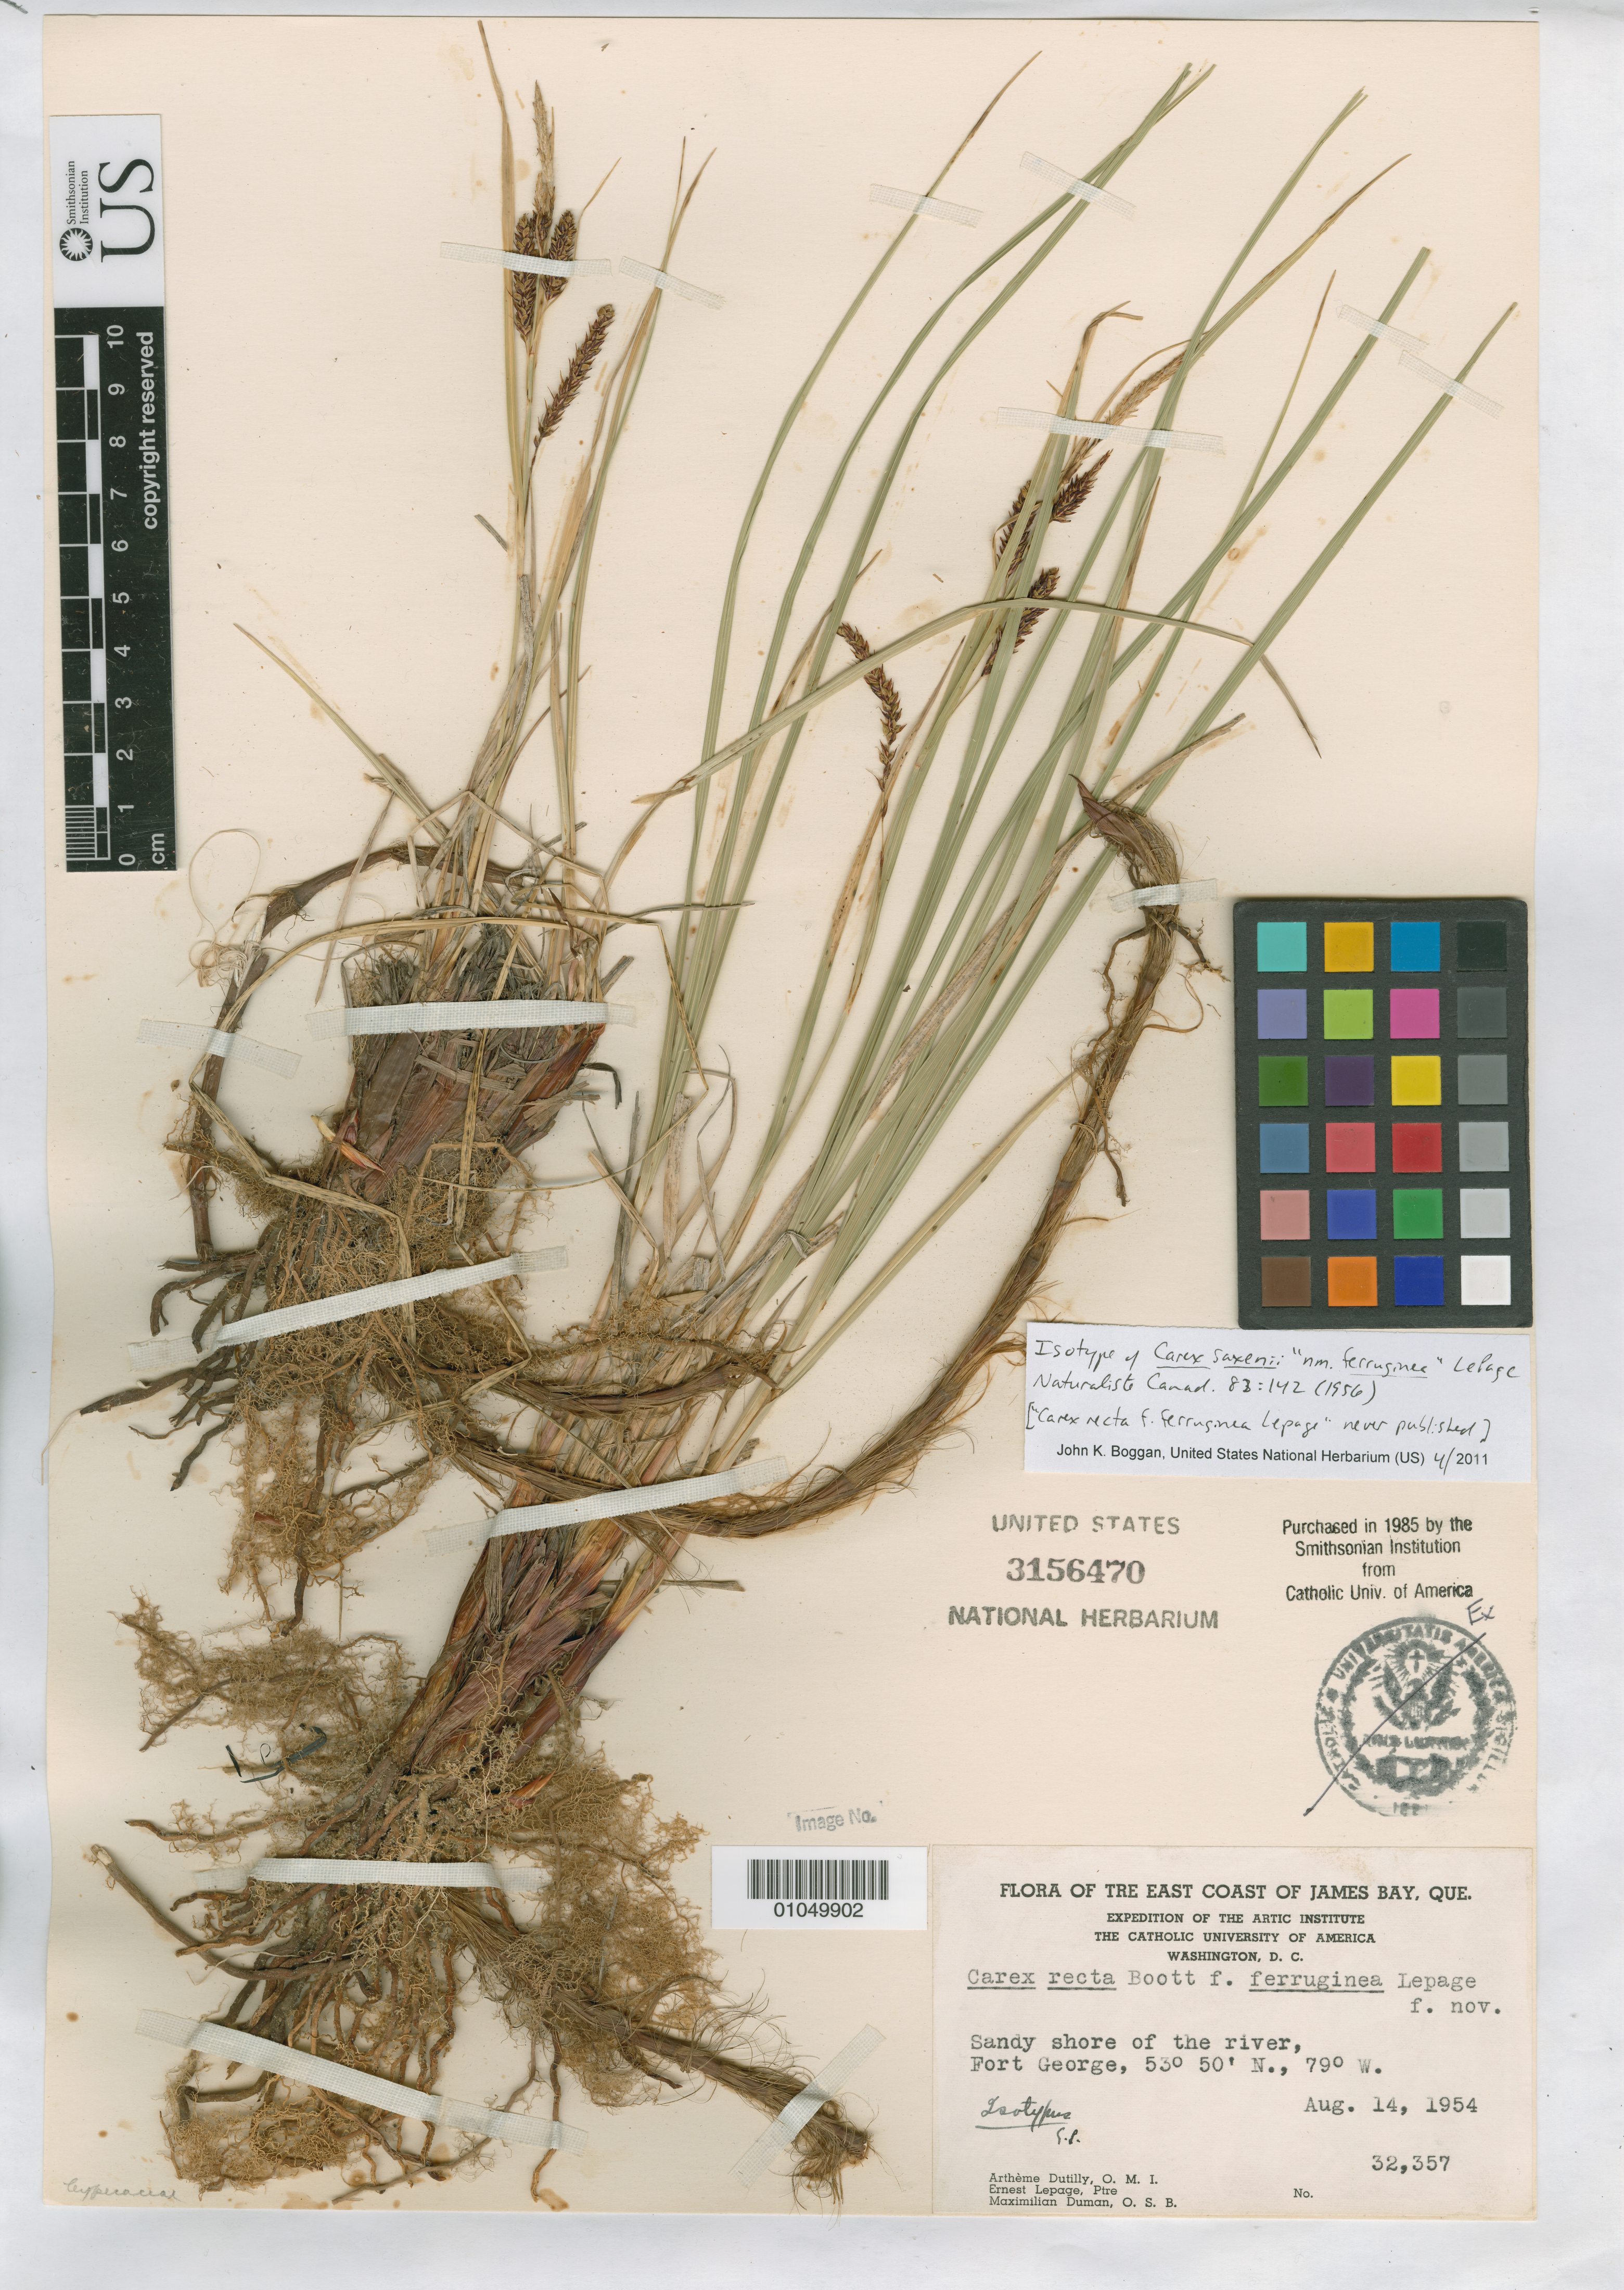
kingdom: Plantae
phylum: Tracheophyta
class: Liliopsida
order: Poales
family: Cyperaceae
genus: Carex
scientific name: Carex x saxenii var. ferruginea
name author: Lepage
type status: Isotype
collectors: A. Dutilly, E. Lepage & M. Duman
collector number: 32357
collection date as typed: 14 Aug 1954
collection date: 1954-08-14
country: Canada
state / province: Quebec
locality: East coast of James Bay, Que. Sandy shore of the river, Fort George.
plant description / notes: Name published as "nm. ferruginea"; nothomorph to be treated as variety (ICBN Art. H12.2).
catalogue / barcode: US 3156470